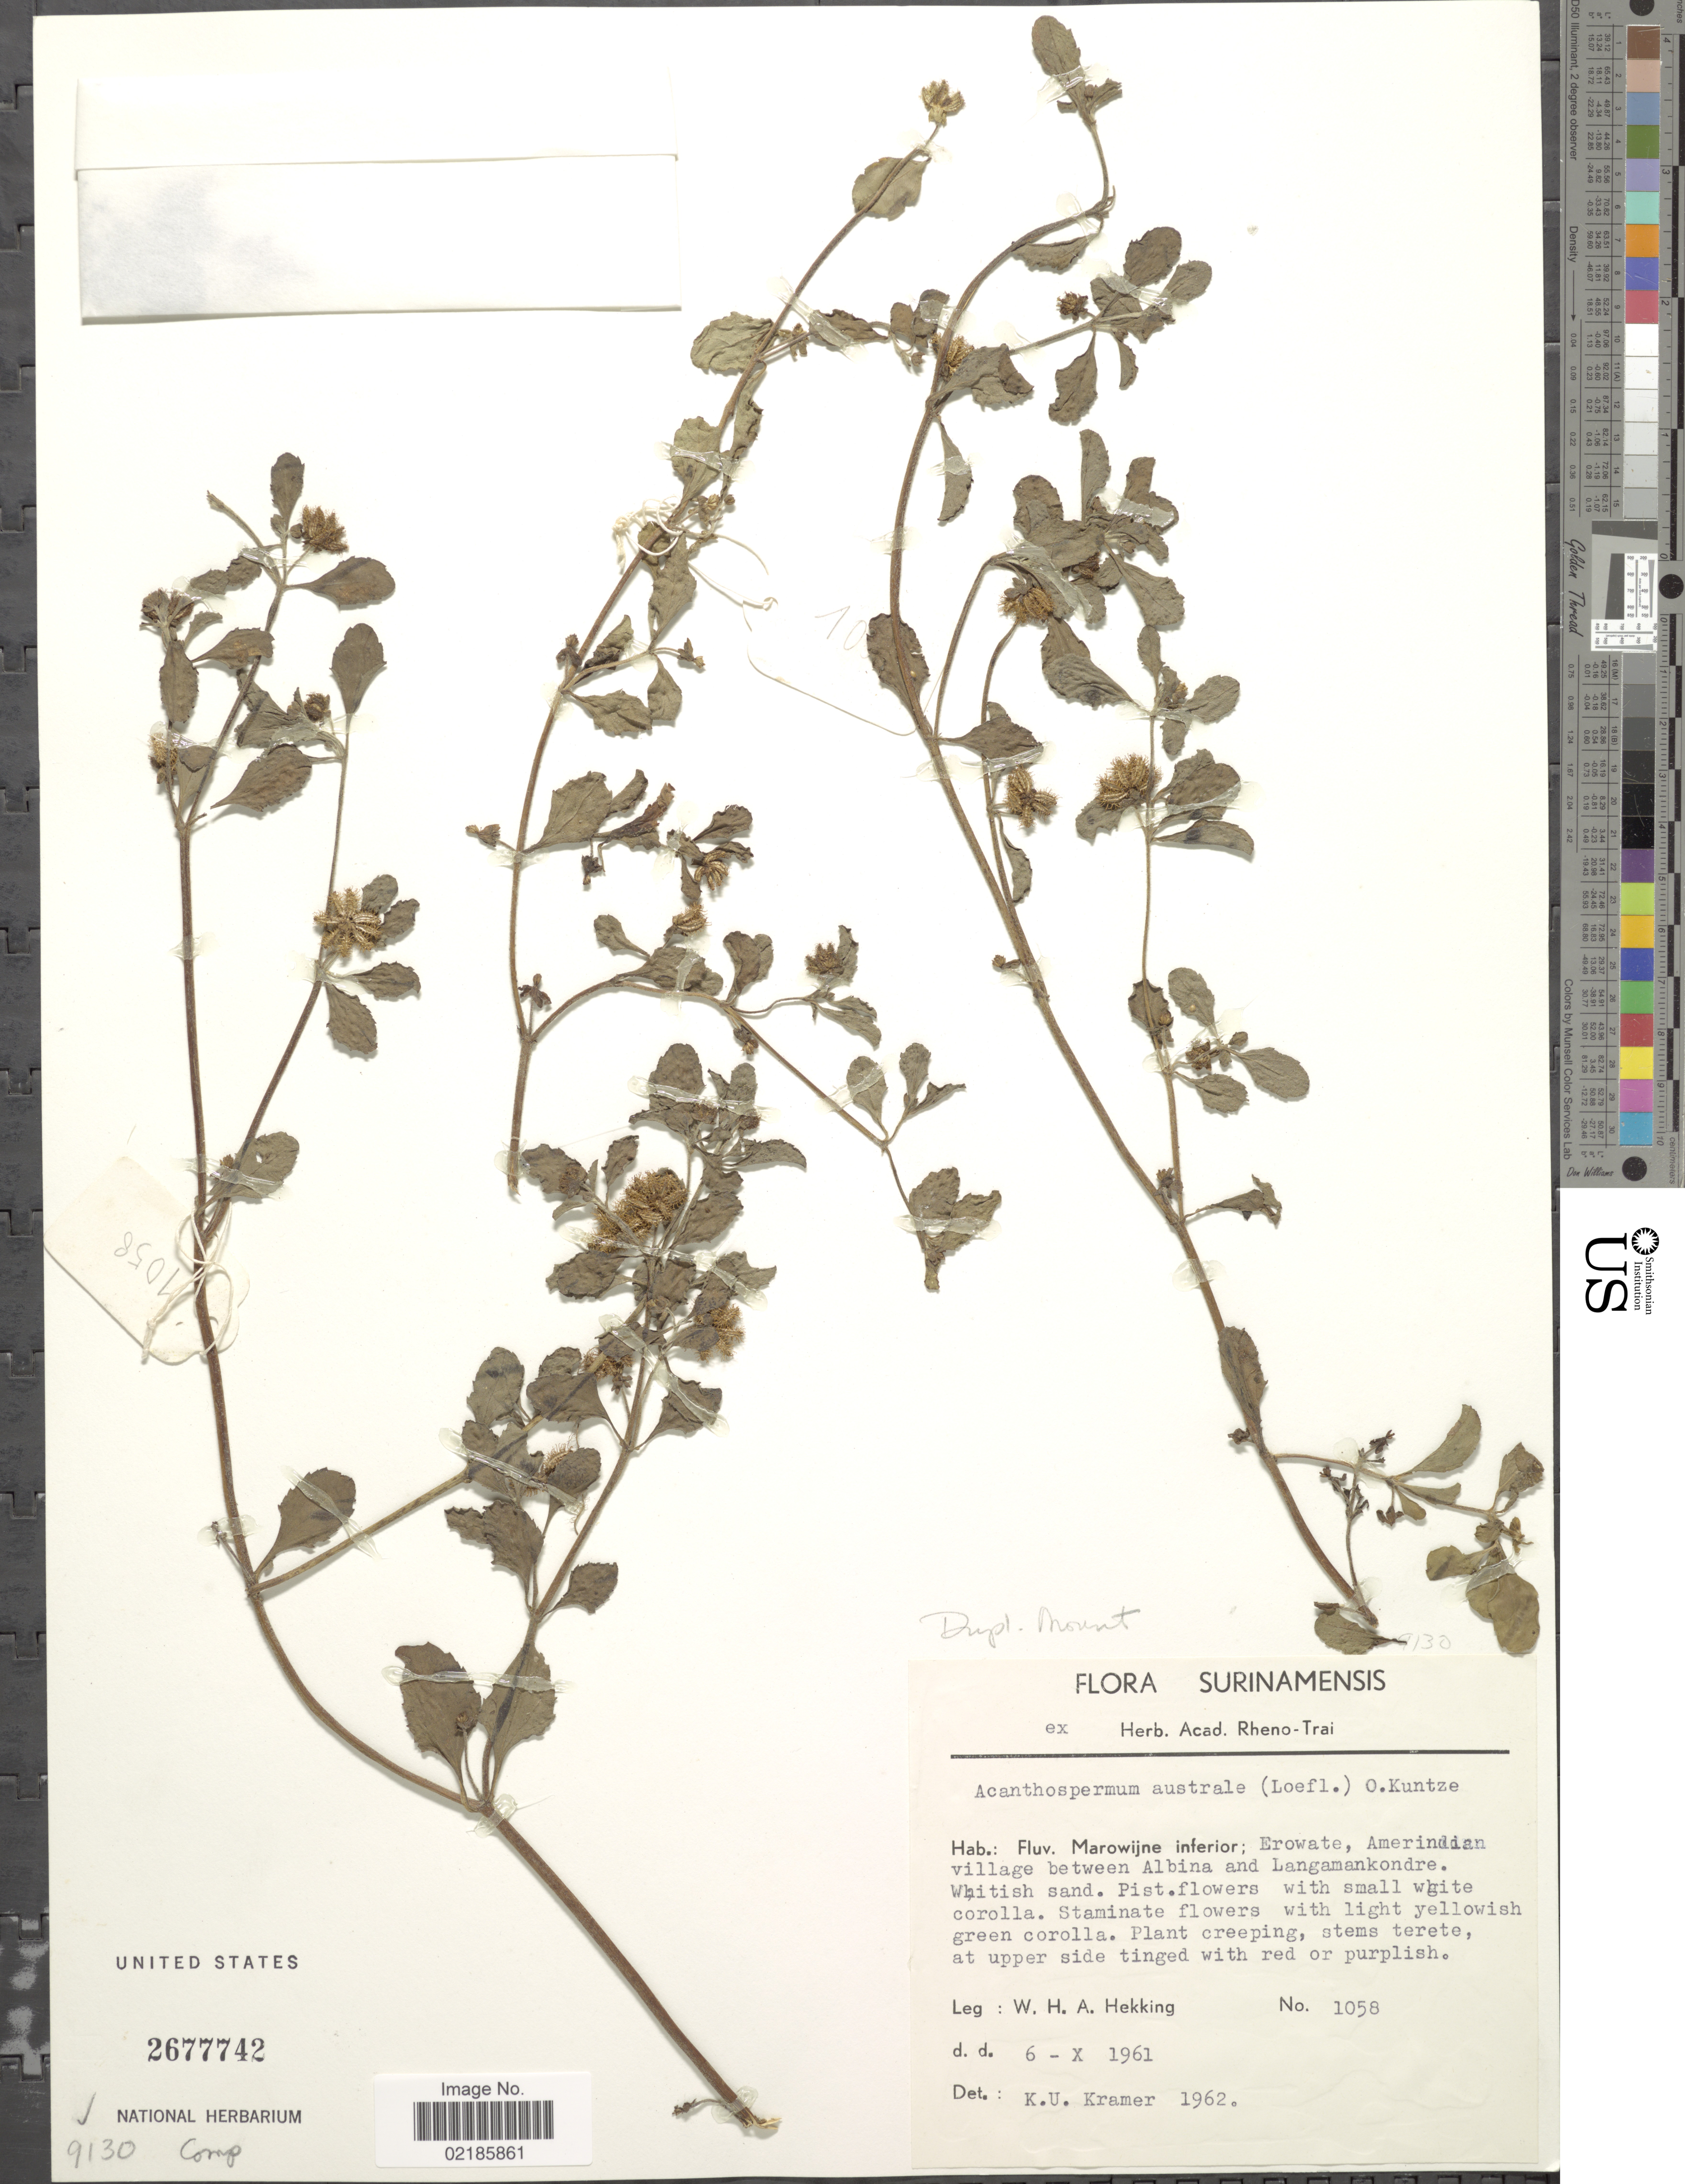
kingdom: Plantae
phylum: Tracheophyta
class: Magnoliopsida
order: Asterales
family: Asteraceae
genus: Acanthospermum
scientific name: Acanthospermum australe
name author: (Loefl.) Kuntze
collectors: W. H. A. Hekking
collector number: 1058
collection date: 1961-10-06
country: Suriname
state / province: Marowijne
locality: Surinamensis. Fluv. Marowijne inferior; Erowate, Amerindian village between Albina and Langamankondre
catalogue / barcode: US 2677742